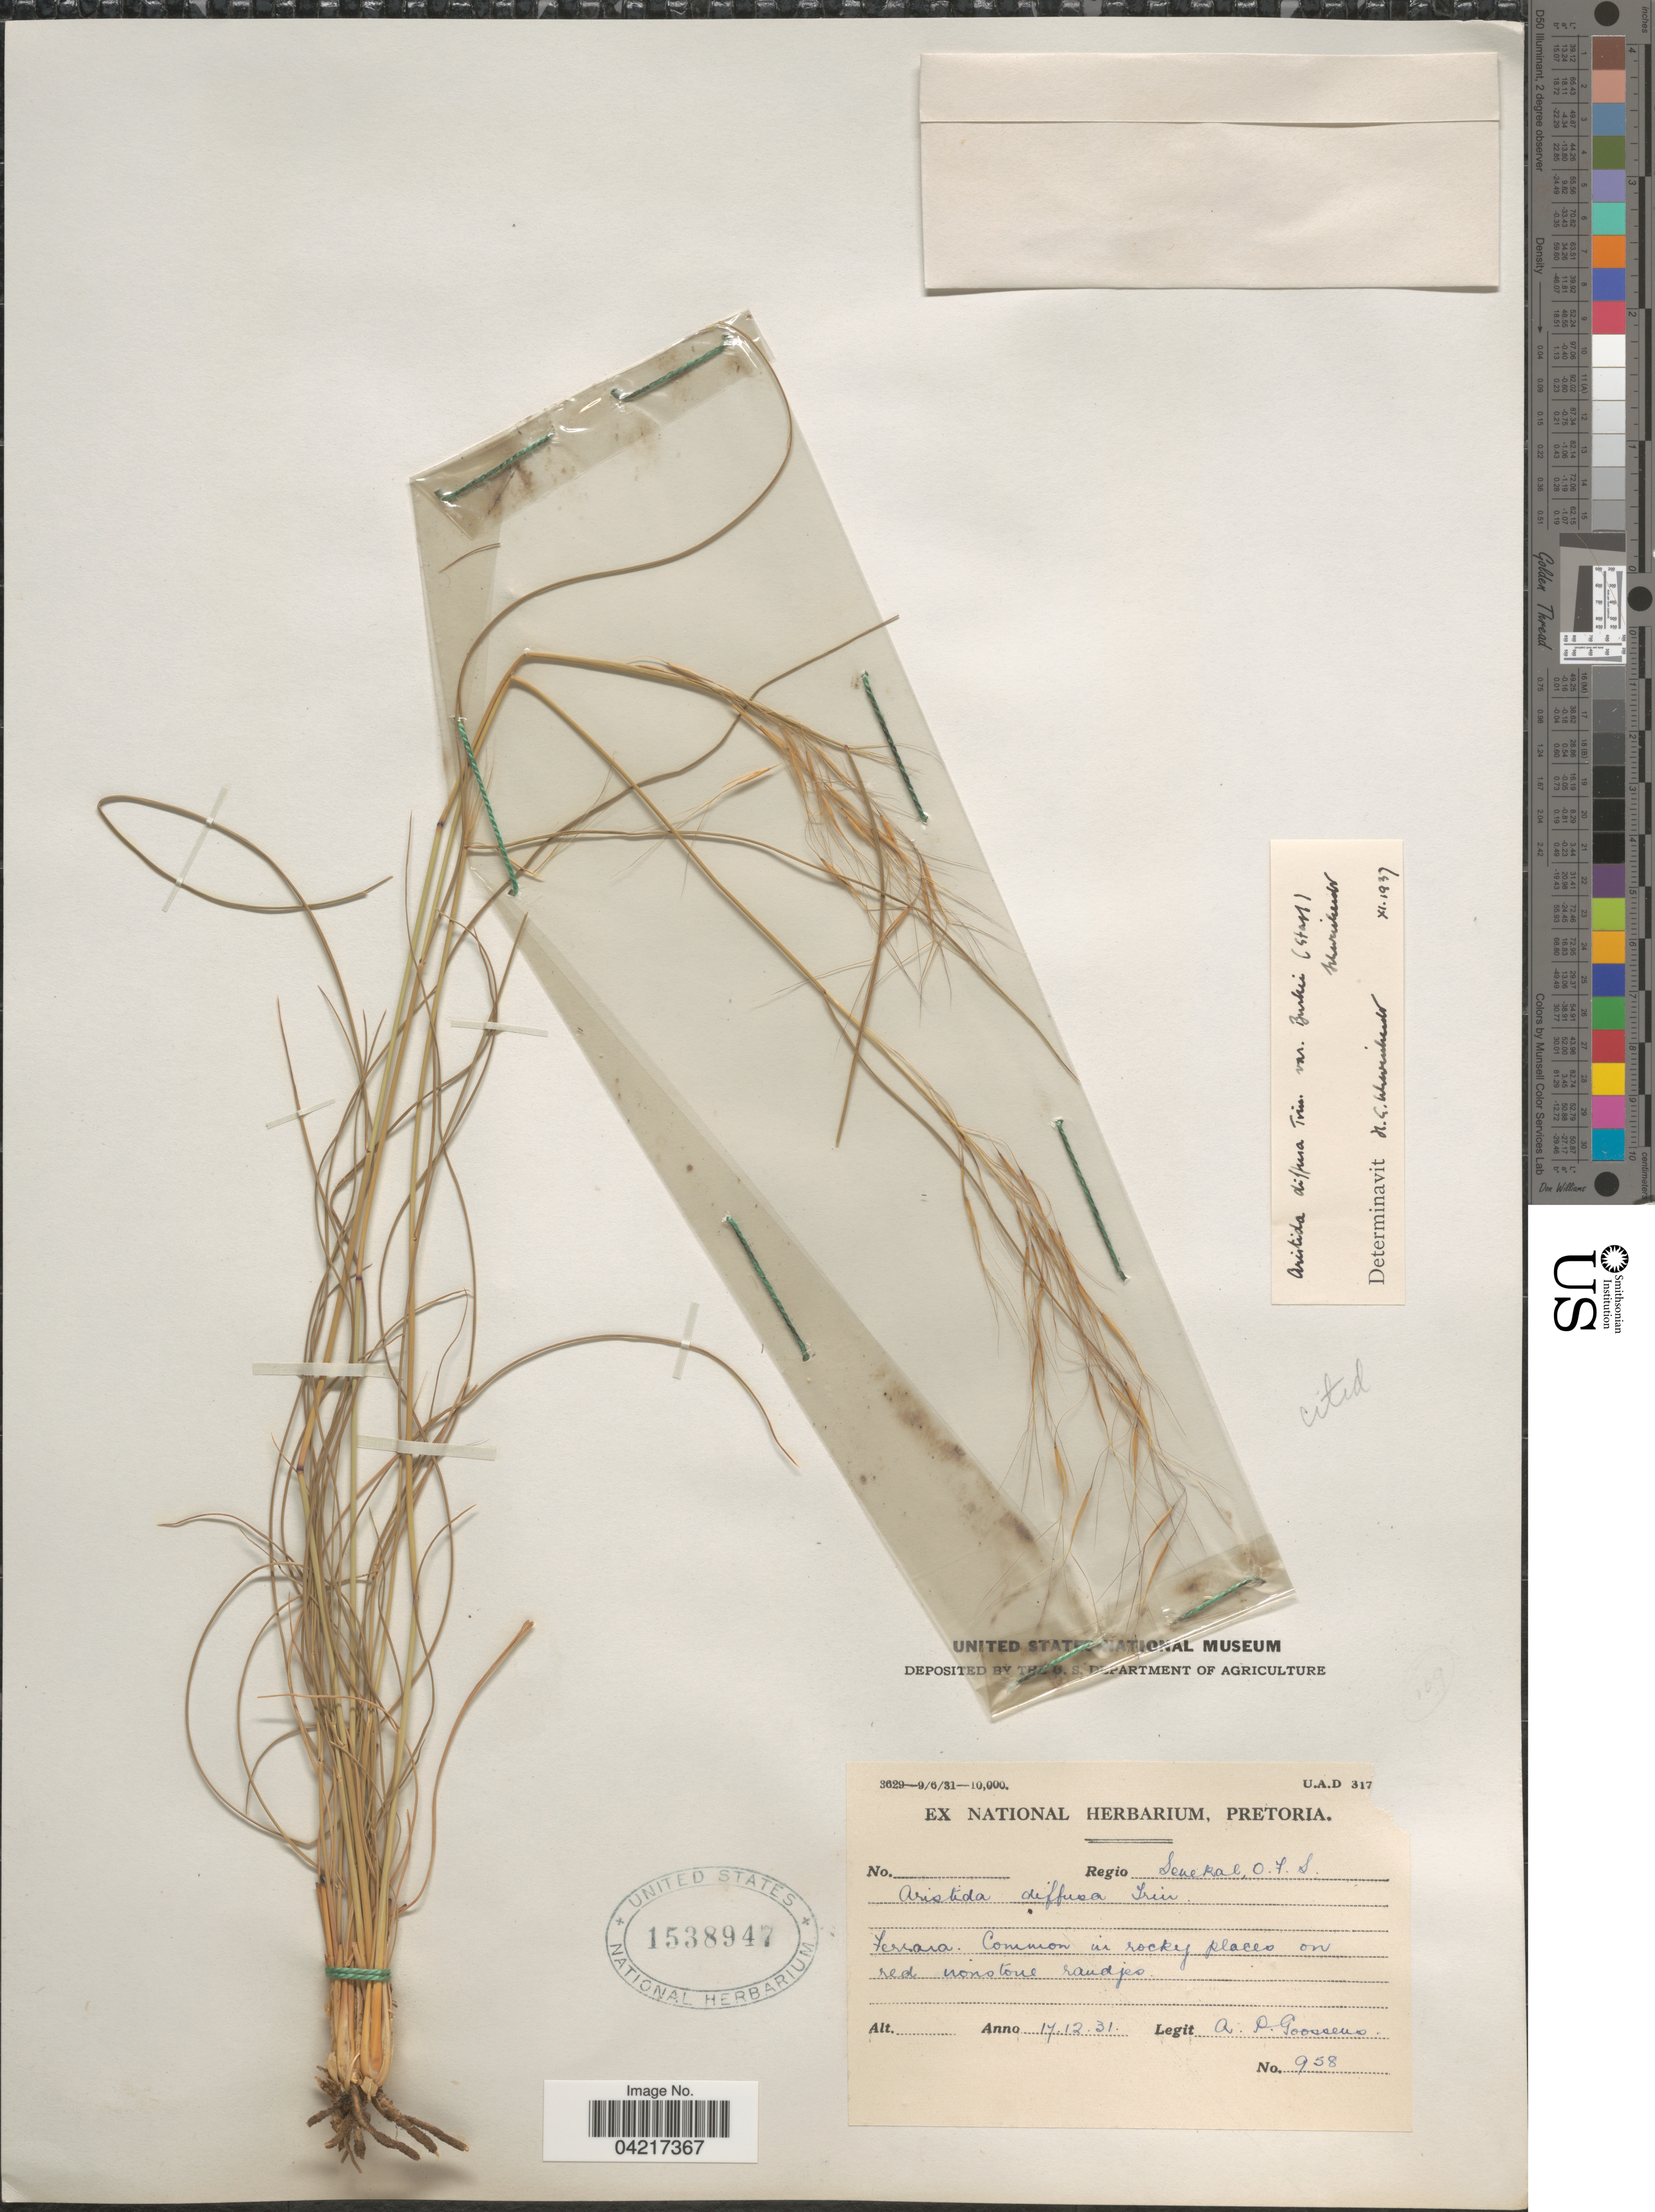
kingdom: Plantae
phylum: Tracheophyta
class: Liliopsida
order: Poales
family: Poaceae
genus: Aristida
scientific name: Aristida diffusa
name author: Trin.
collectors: A. P. G. Goossens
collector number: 958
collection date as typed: Transcribed d/m/y: 17/12/31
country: South Africa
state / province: Free State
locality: Regio Seneral, O.F.S. Fersara. Common in rocky places on red monotone randjes.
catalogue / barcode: US 1538947